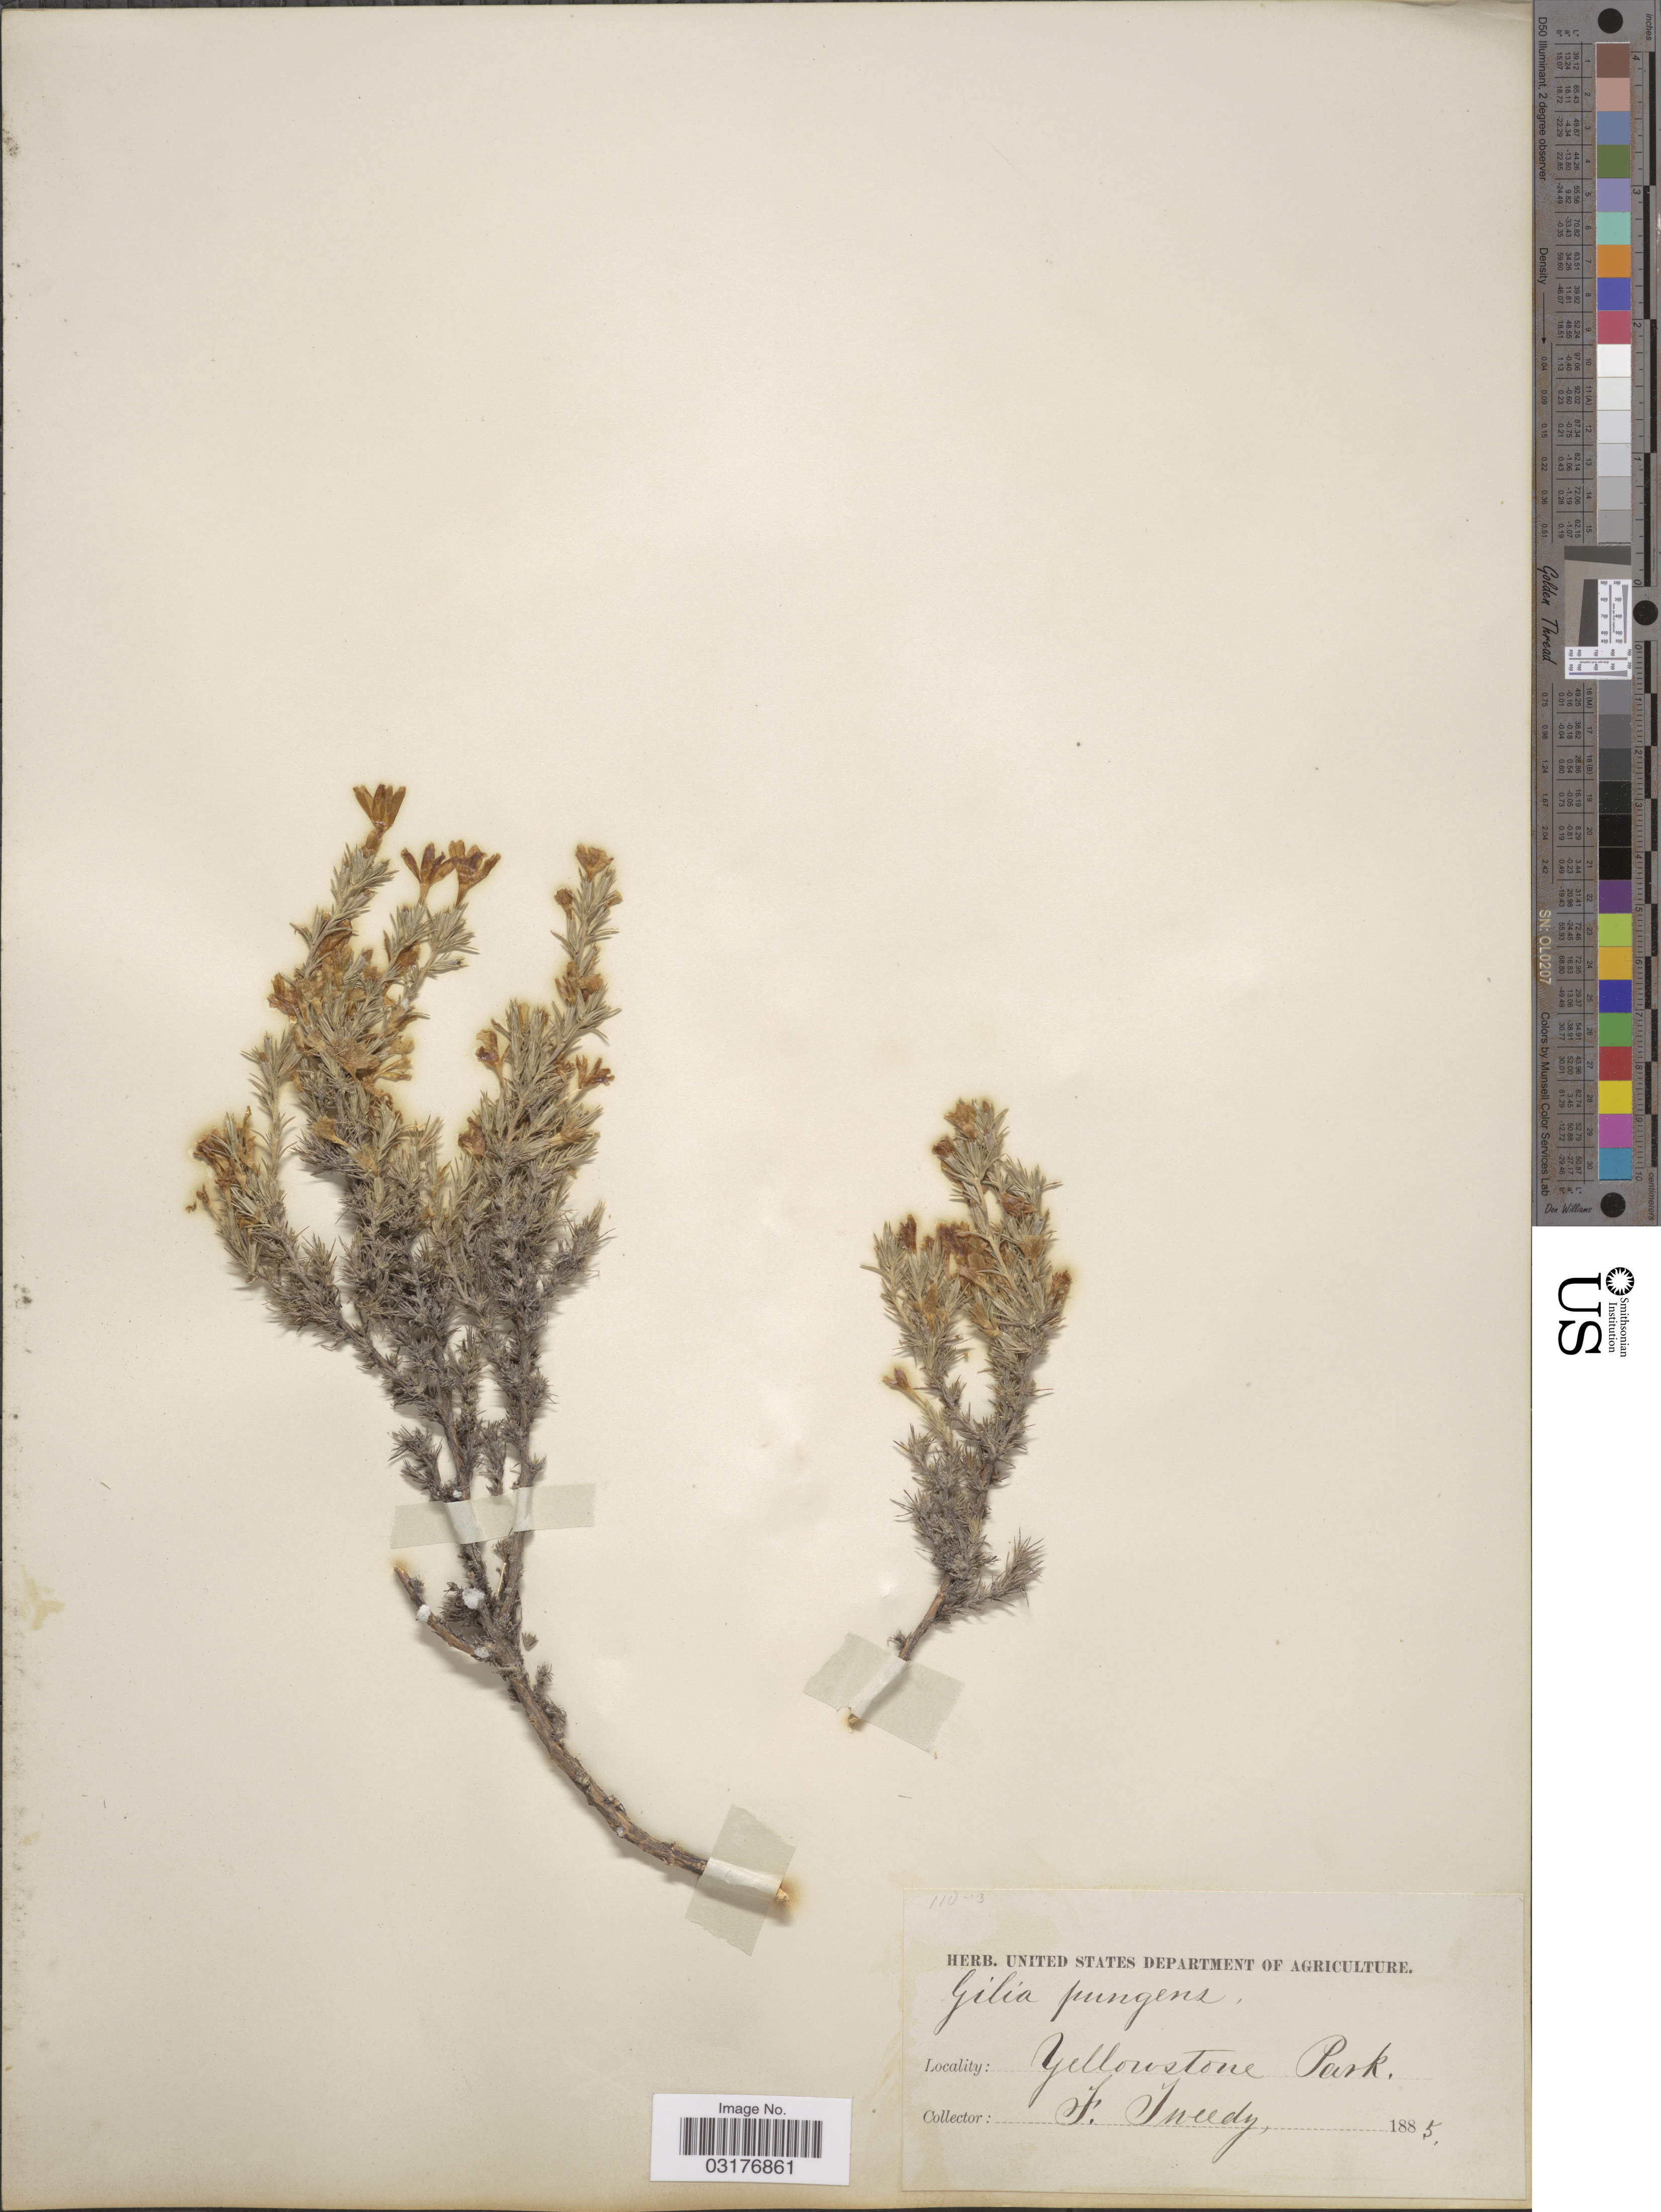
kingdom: Plantae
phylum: Tracheophyta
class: Magnoliopsida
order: Ericales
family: Polemoniaceae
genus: Linanthus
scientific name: Linanthus pungens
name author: (Torr.) J.M. Porter & L.A. Johnson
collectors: F. Tweedy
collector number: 110-13?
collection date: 1885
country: United States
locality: Yellowstone Park.